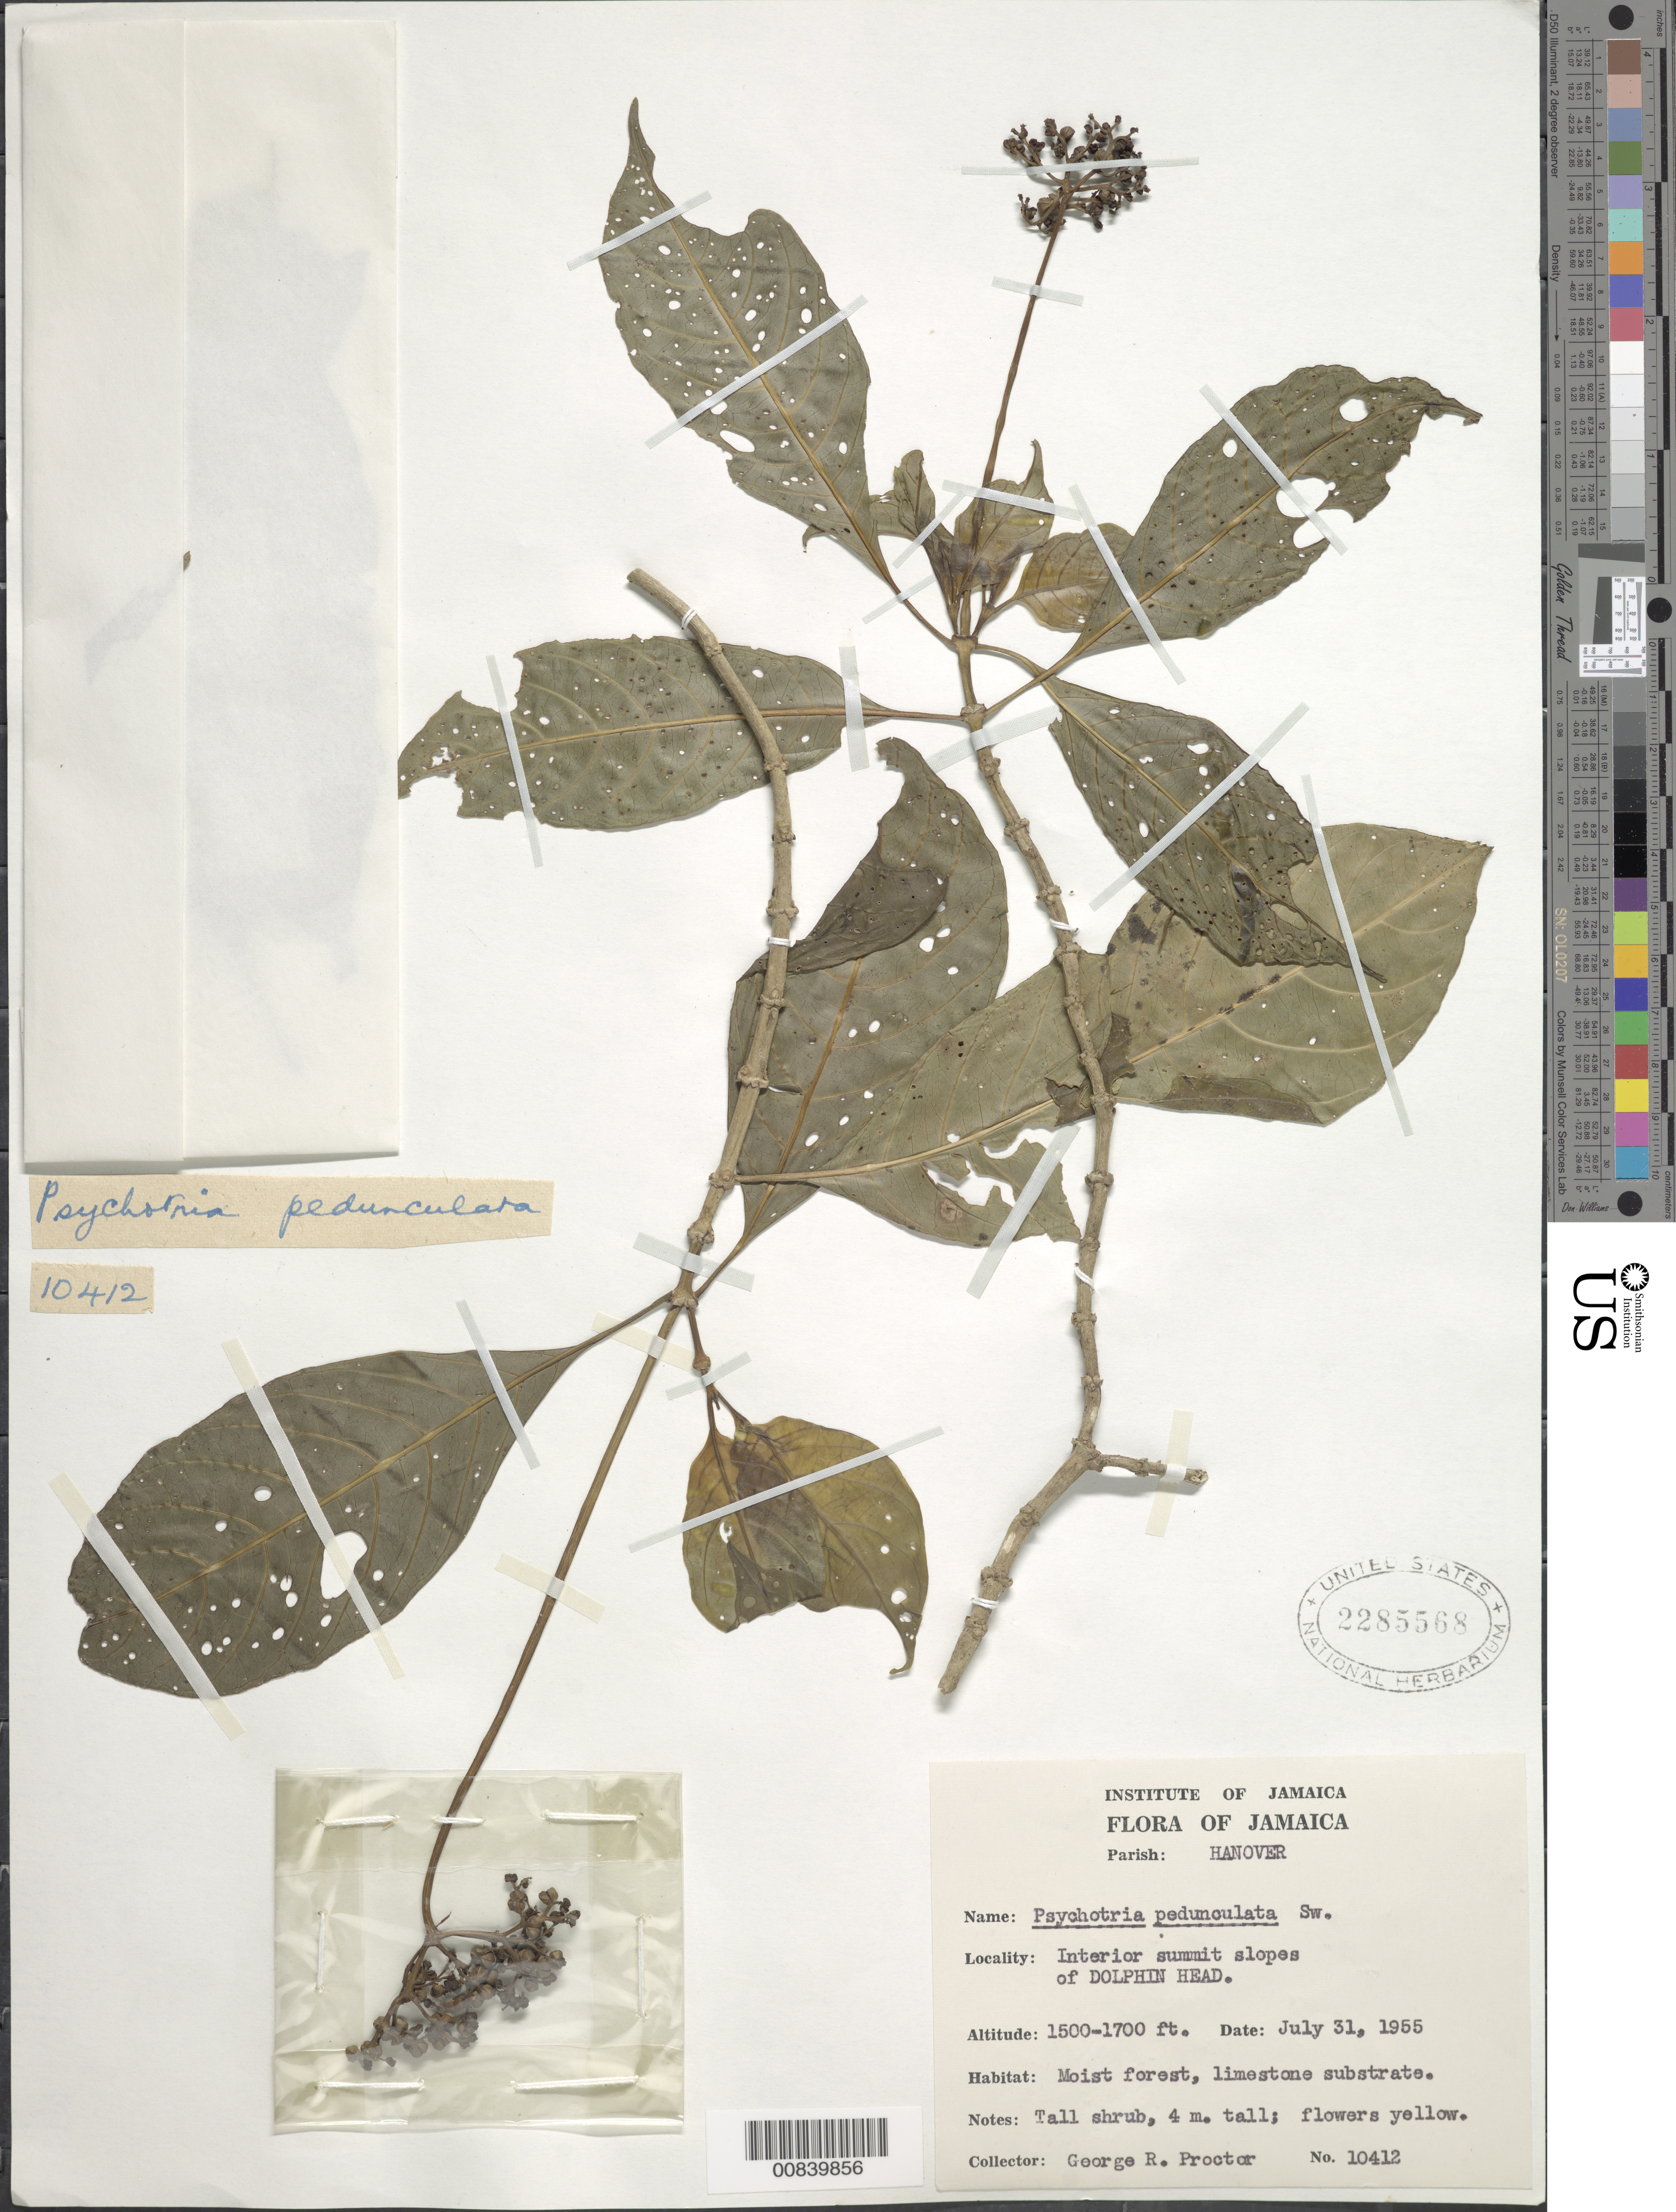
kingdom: Plantae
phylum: Tracheophyta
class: Magnoliopsida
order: Gentianales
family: Rubiaceae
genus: Psychotria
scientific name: Psychotria pendunculata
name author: Sw.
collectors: G. R. Proctor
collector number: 10412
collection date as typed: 31 Jul 1955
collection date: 1955-07-31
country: Jamaica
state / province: Hanover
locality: Interior summit slopes of Dolphin Head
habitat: Moist forest, limestone substrate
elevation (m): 457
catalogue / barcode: US 2285568